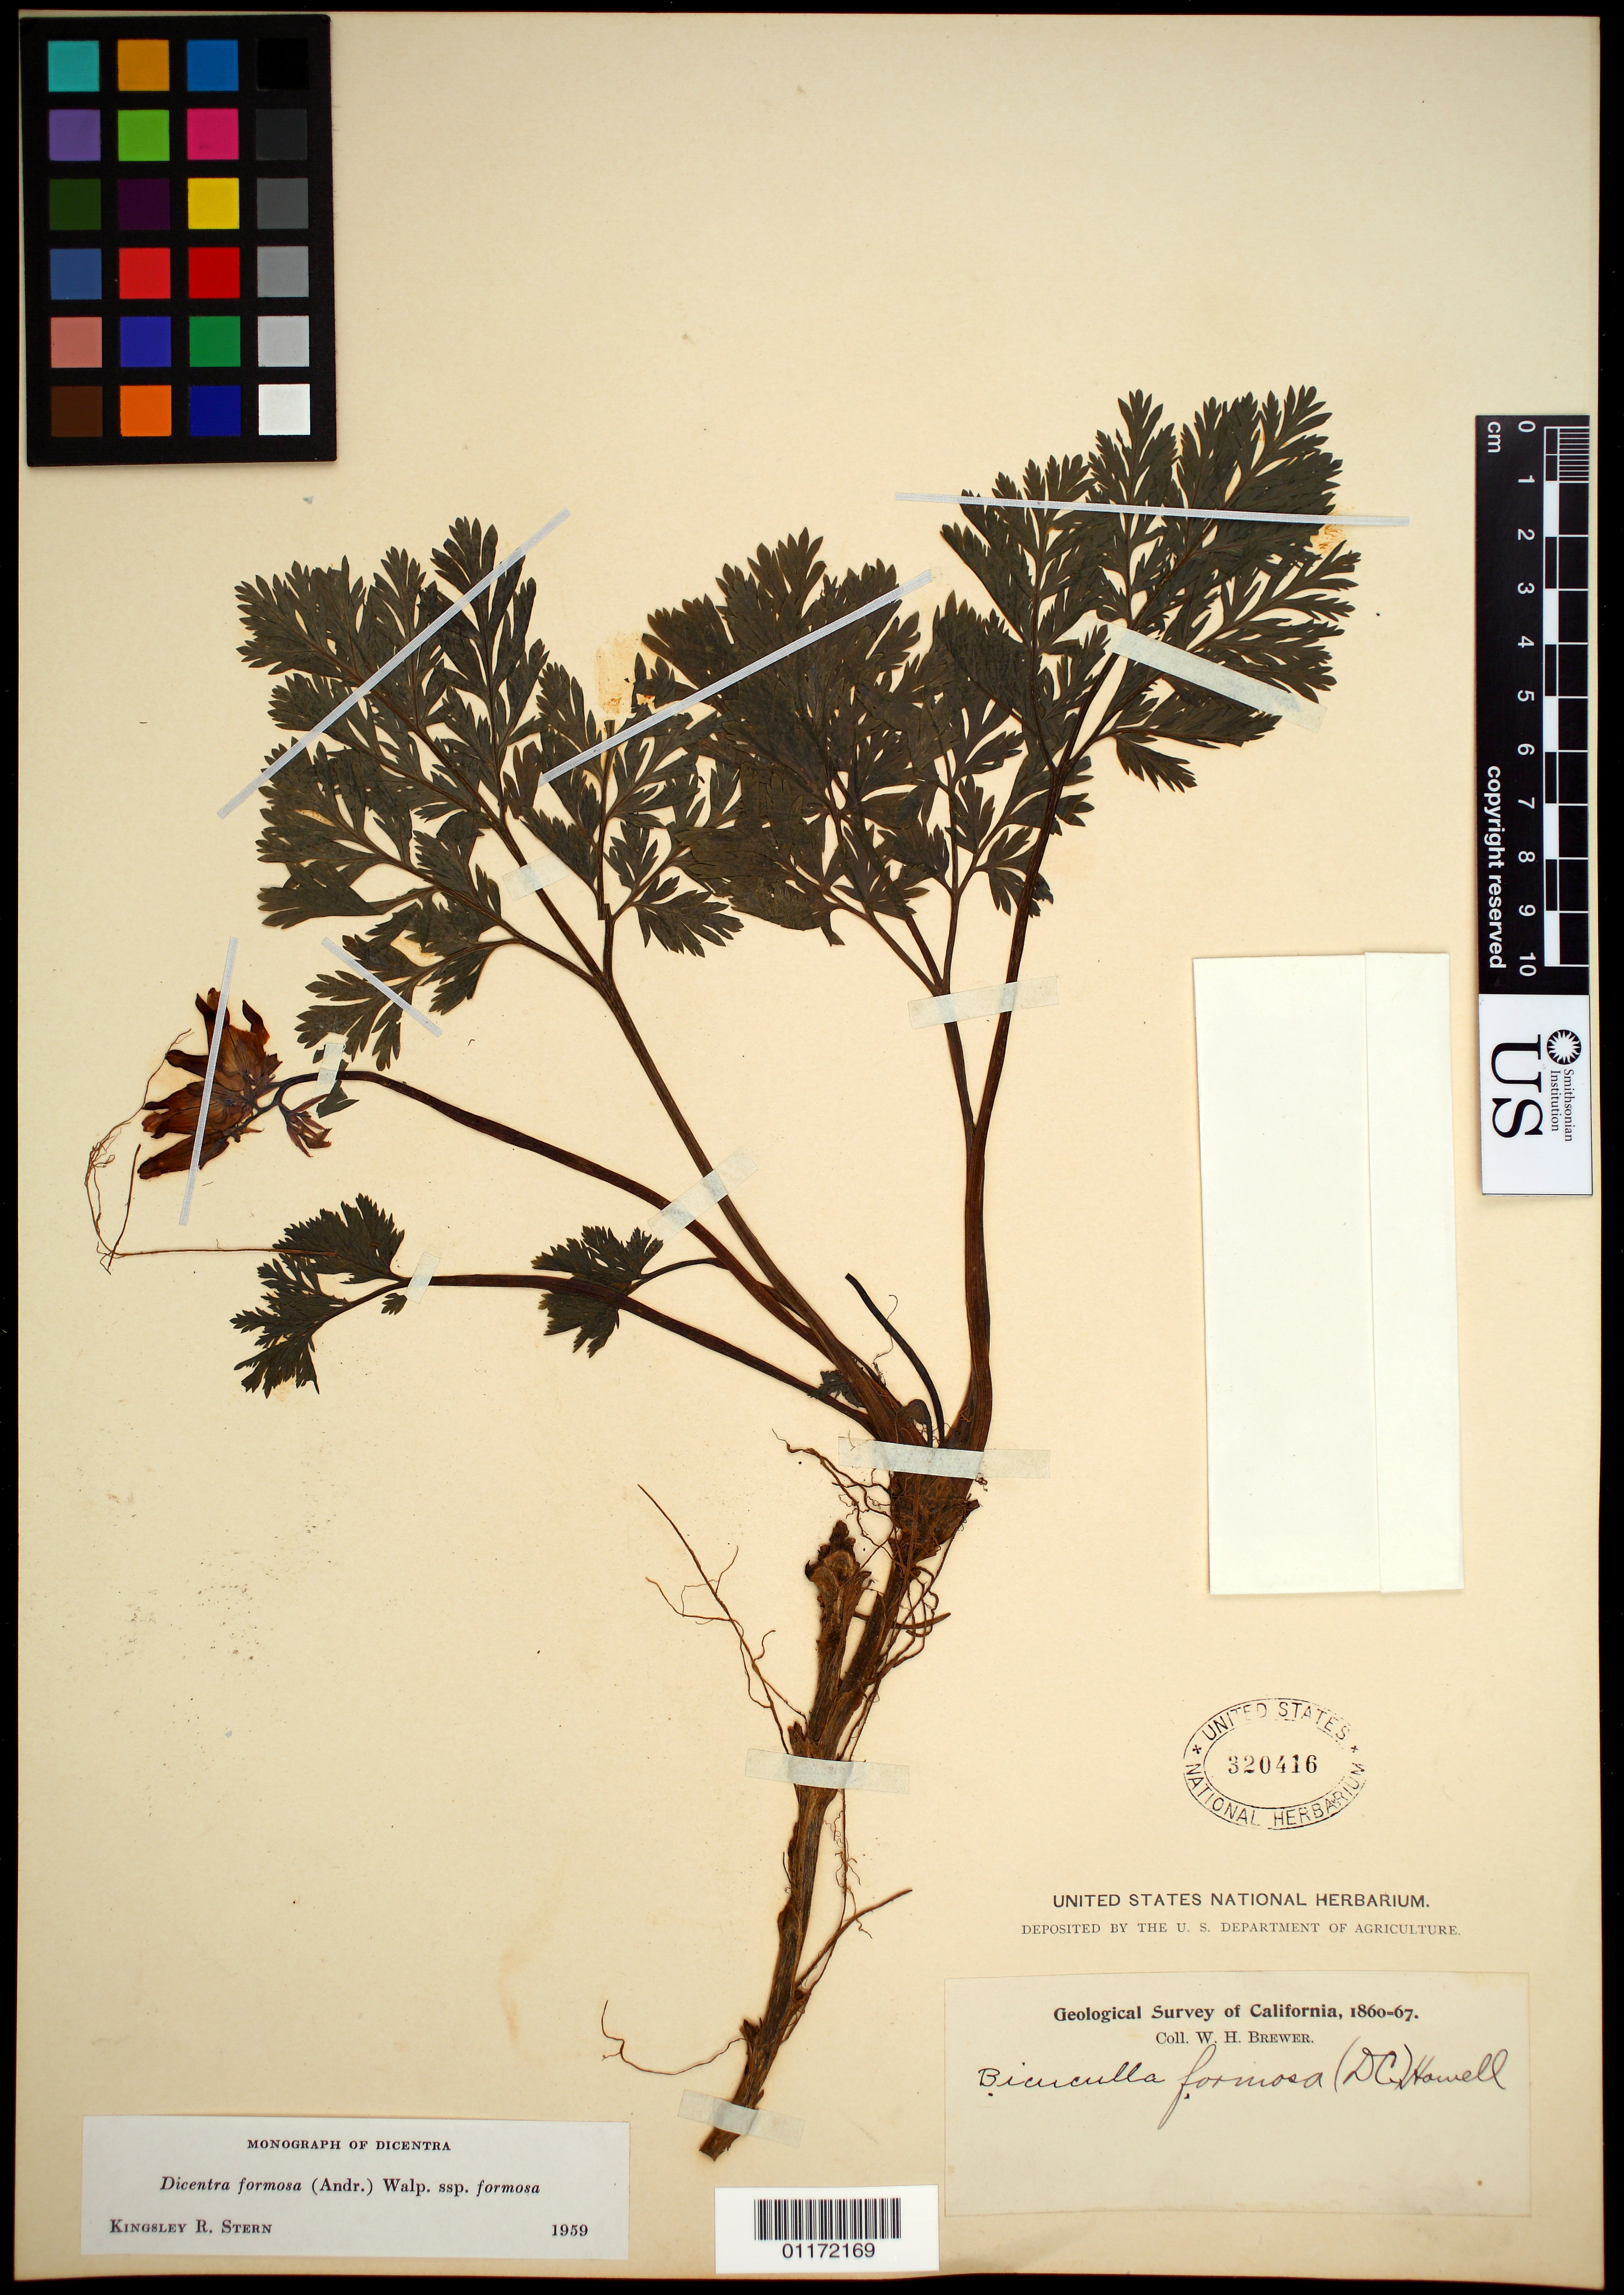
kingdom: Plantae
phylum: Tracheophyta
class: Magnoliopsida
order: Ranunculales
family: Papaveraceae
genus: Dicentra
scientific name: Dicentra formosa subsp. formosa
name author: (Haw.) Walp.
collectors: W. H. Brewer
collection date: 1860/1867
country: United States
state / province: California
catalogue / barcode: US 320416